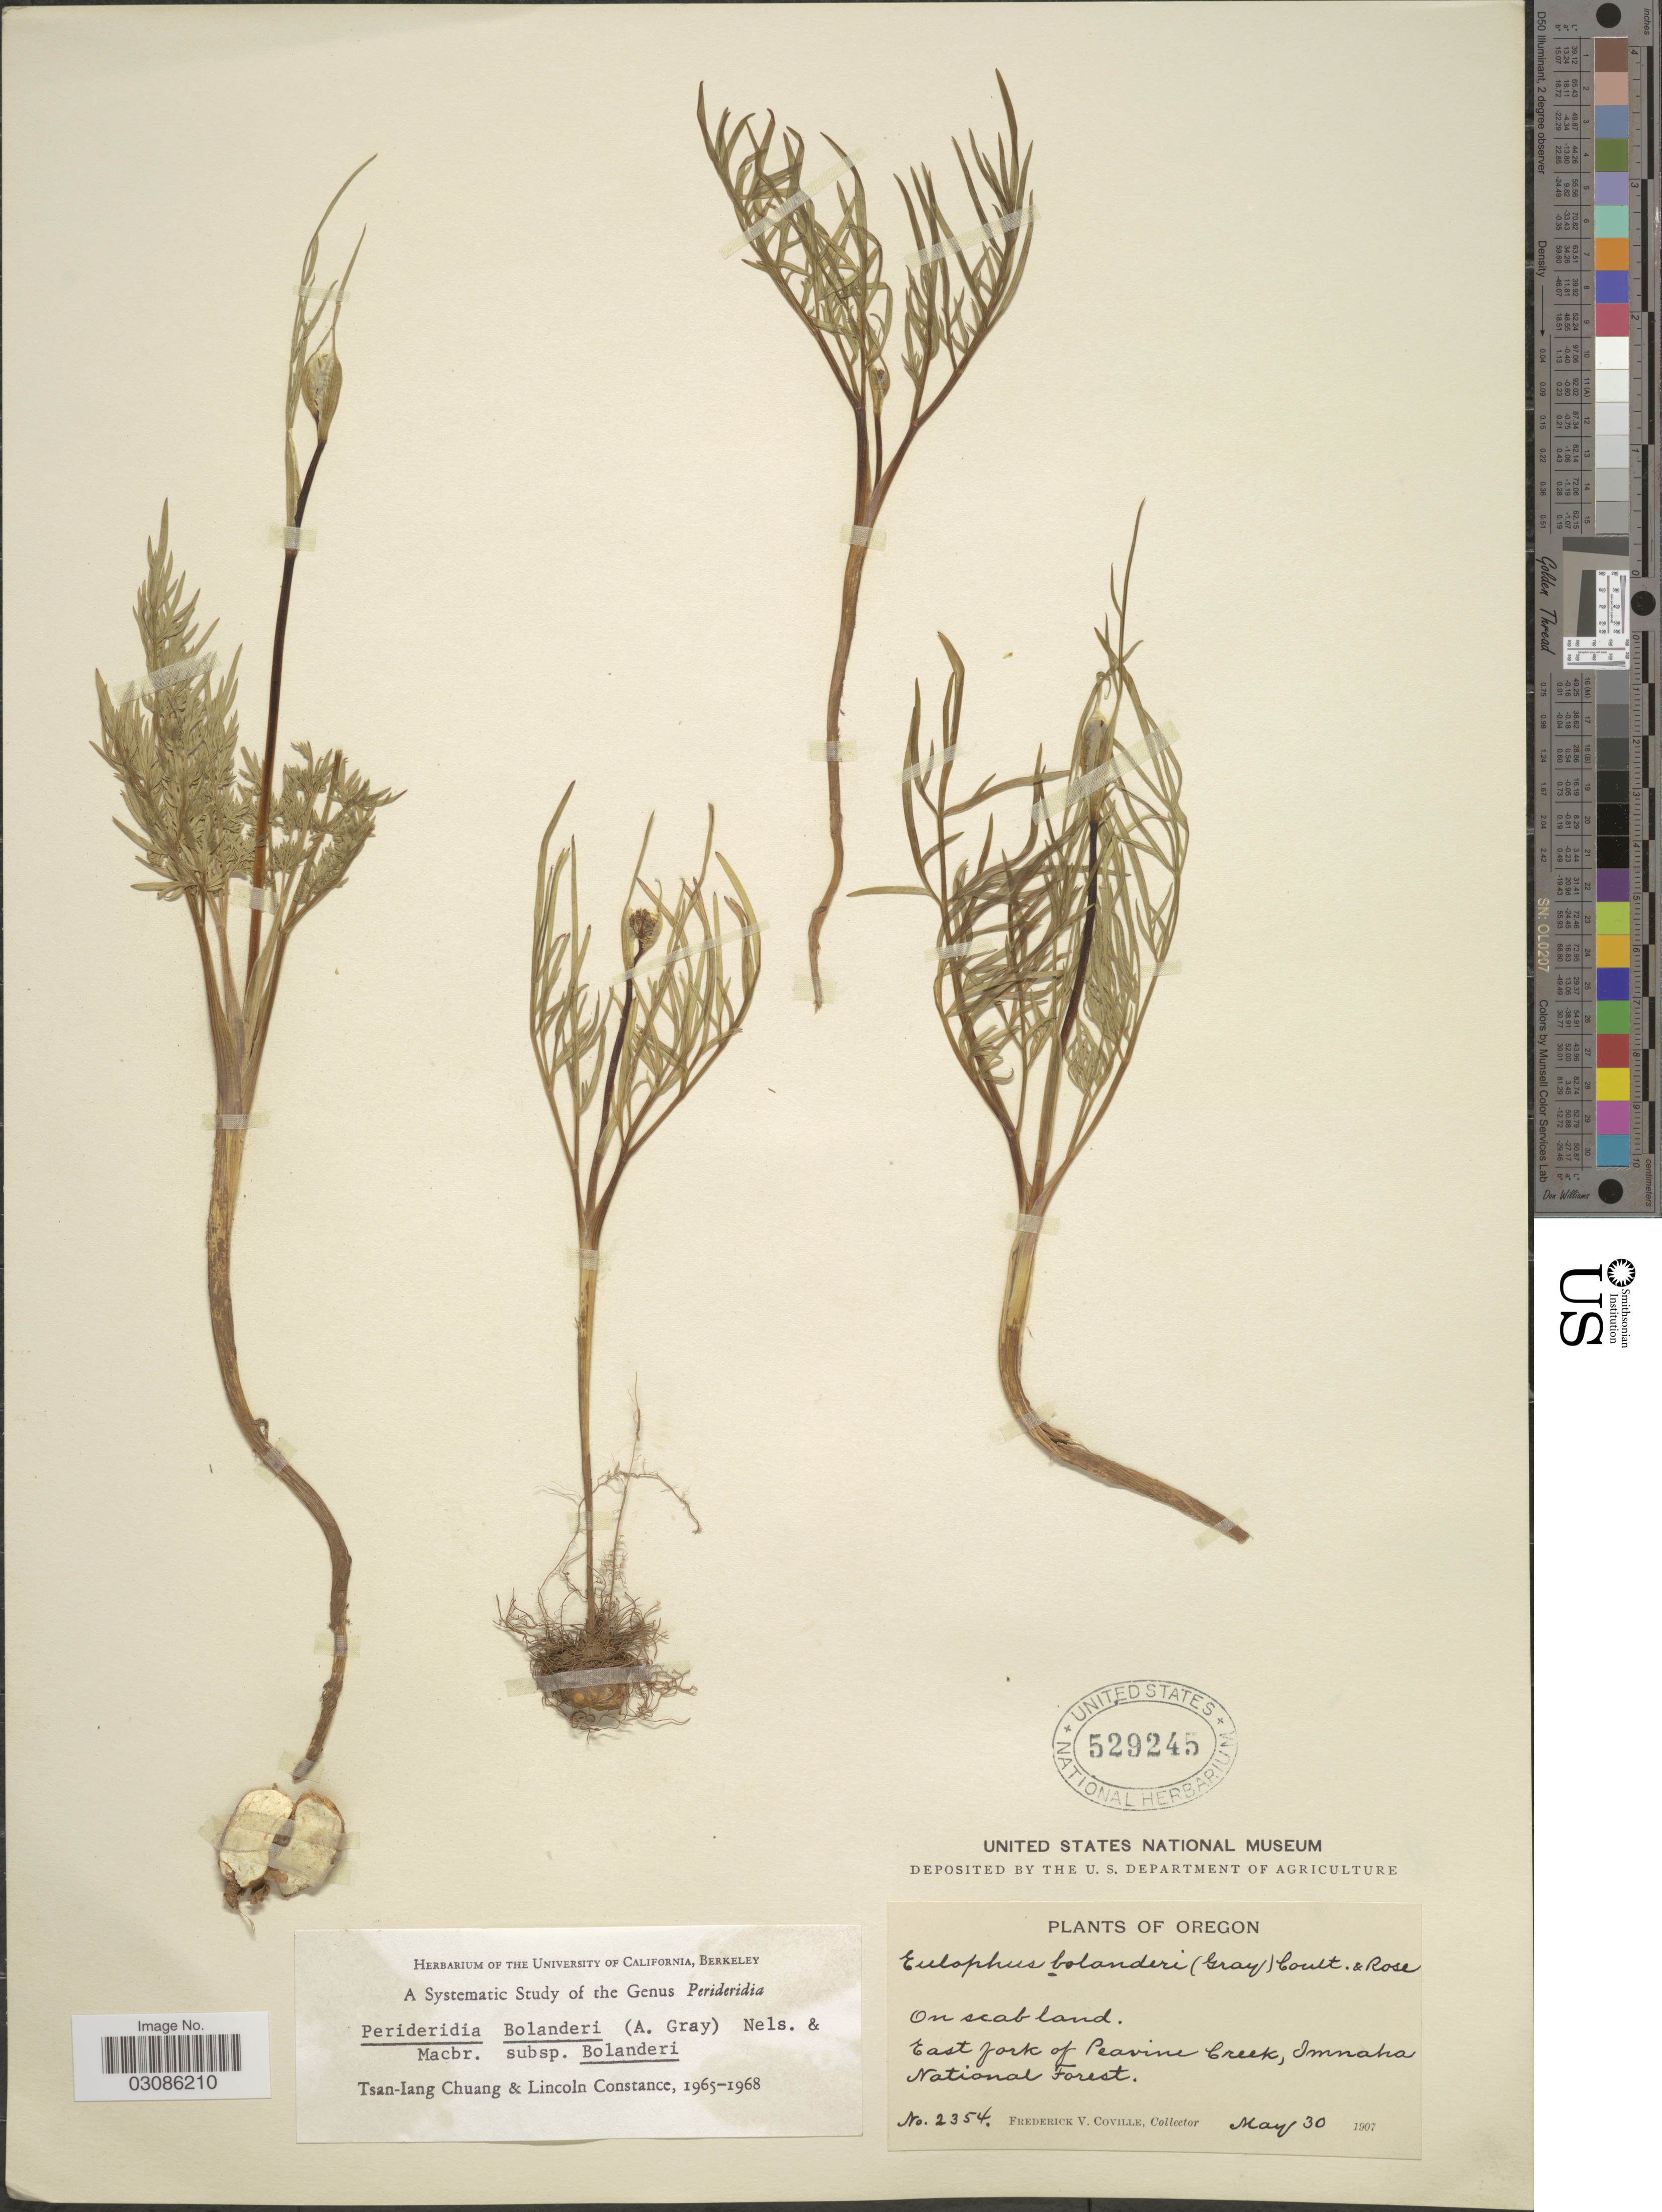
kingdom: Plantae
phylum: Tracheophyta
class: Magnoliopsida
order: Apiales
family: Apiaceae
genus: Perideridia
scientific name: Perideridia bolanderi subsp. bolanderi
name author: (A. Gray) A. Nelson & J.F. Macbr.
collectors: F. V. Coville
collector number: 2354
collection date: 1907-05-30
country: United States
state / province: Oregon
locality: East fork of Peavine Creek, Imnaha National Forest.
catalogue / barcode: US 529245